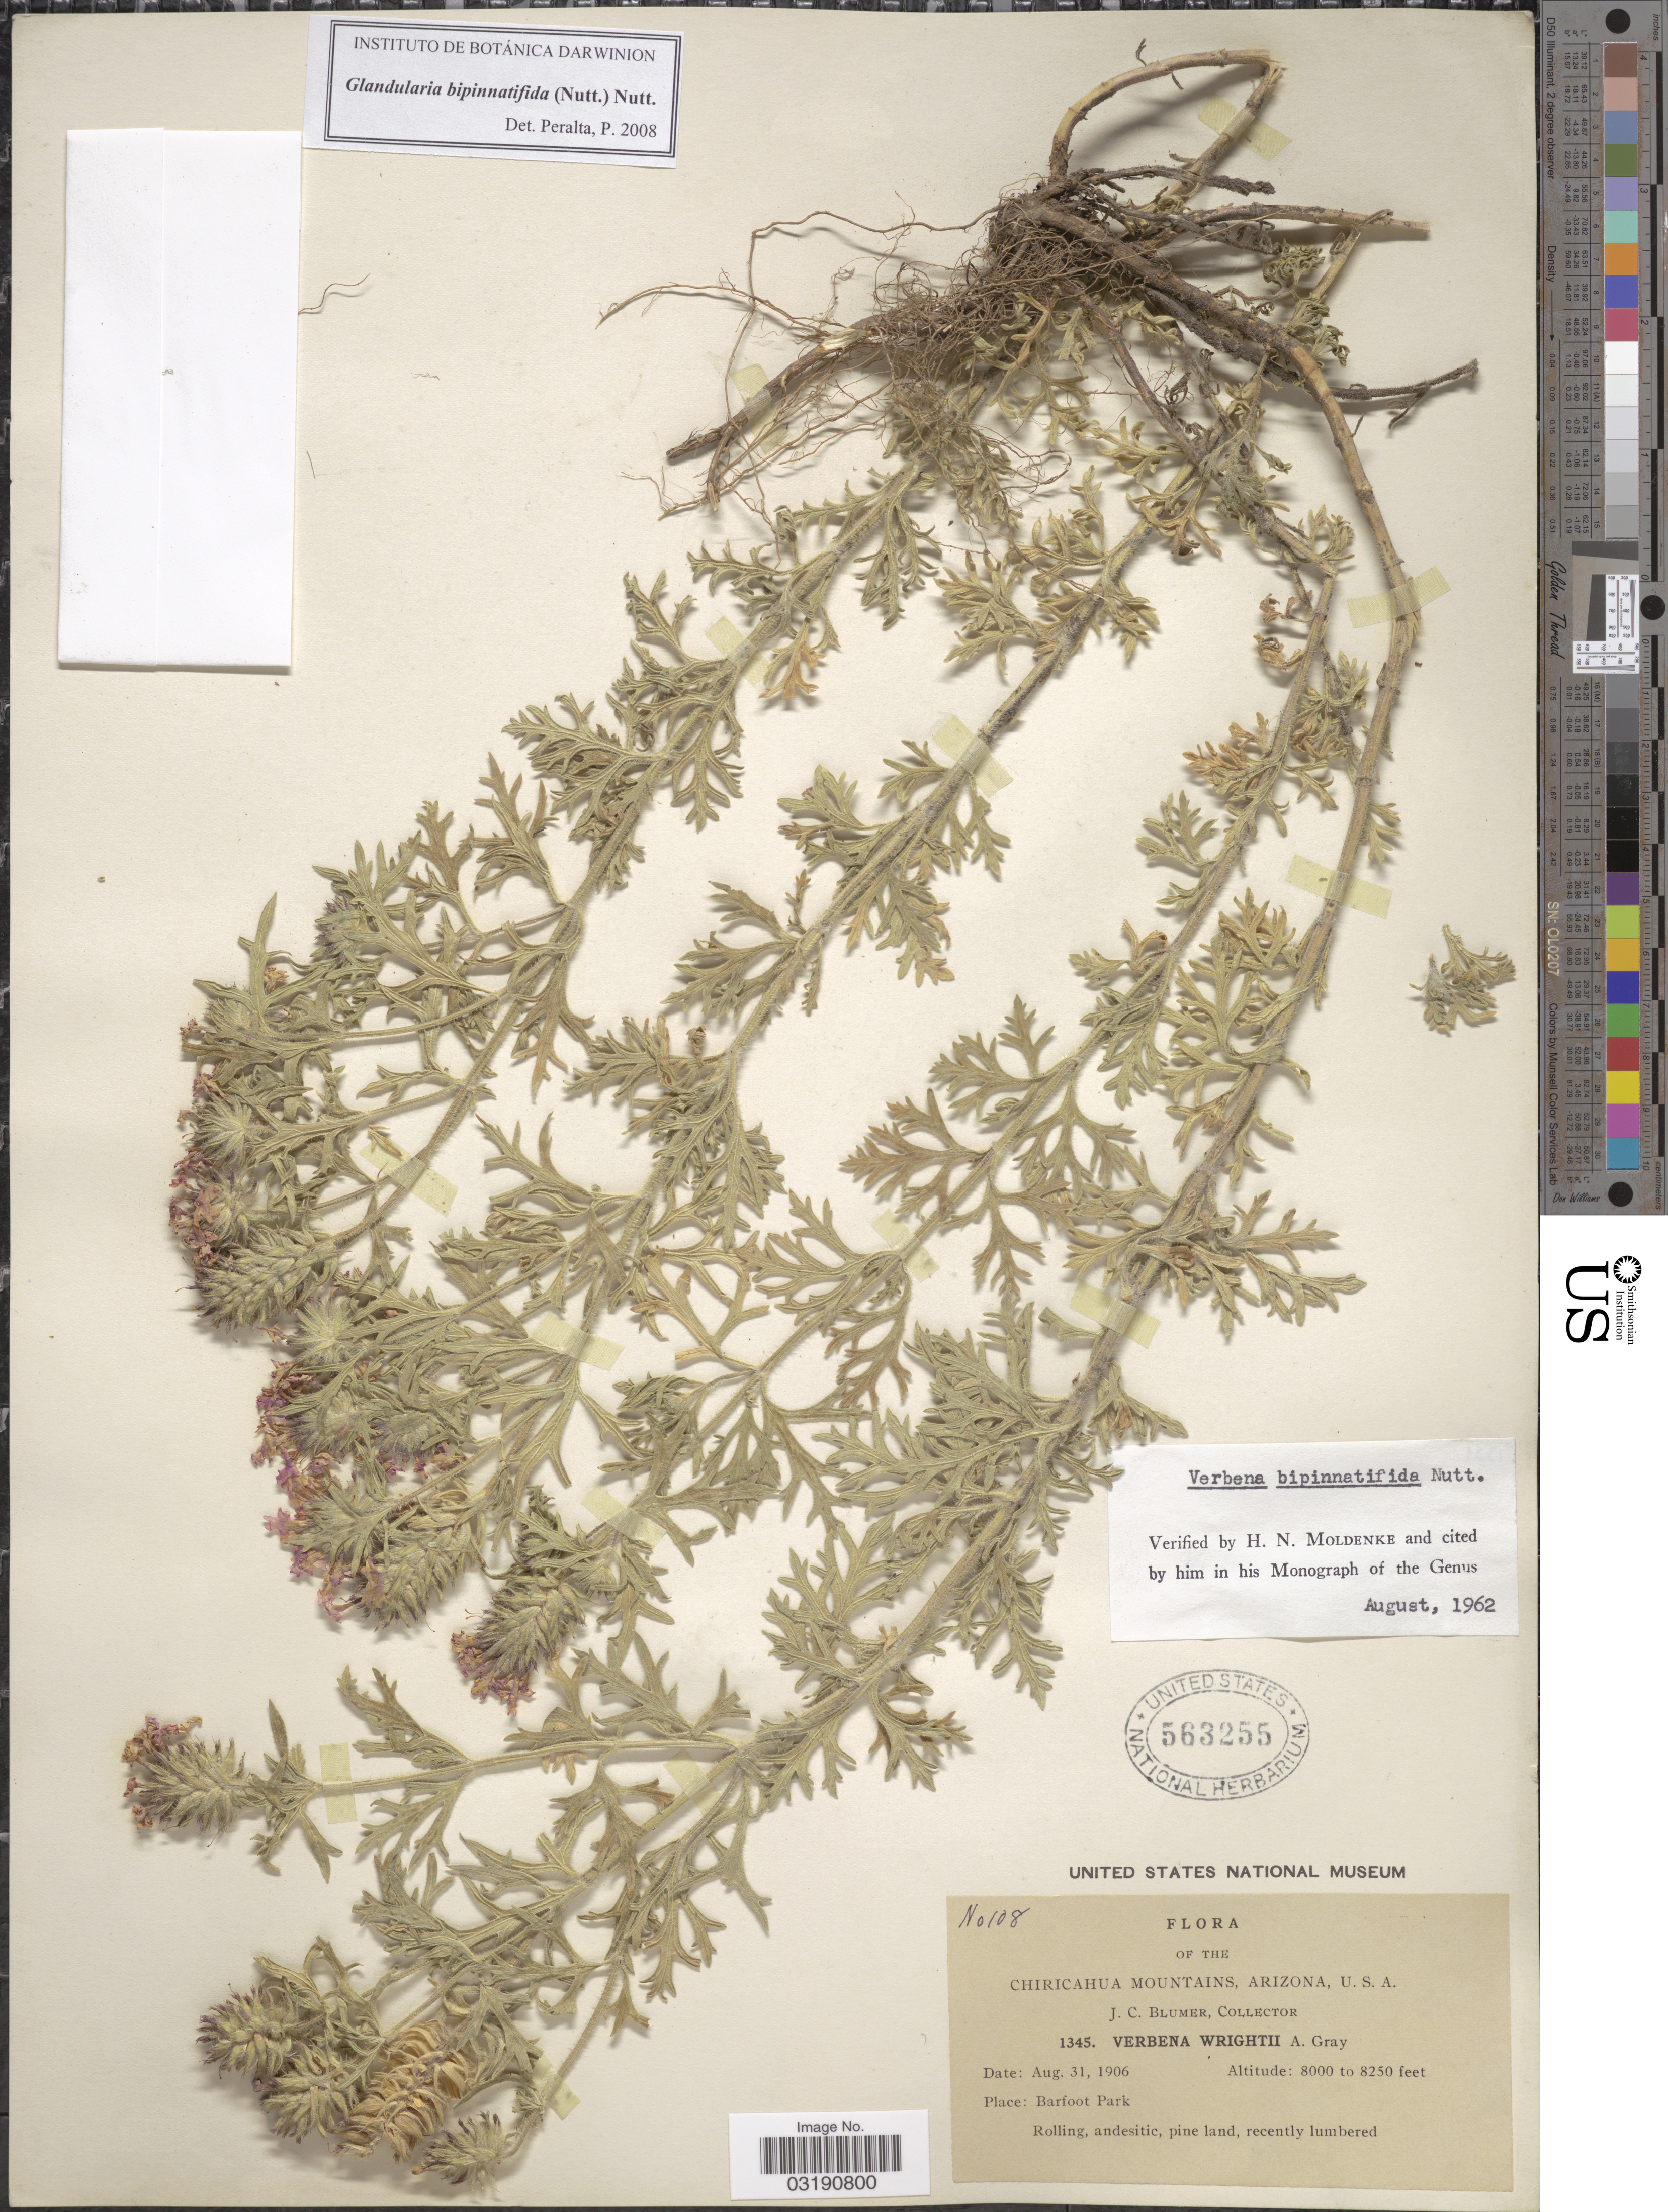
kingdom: Plantae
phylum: Tracheophyta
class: Magnoliopsida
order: Lamiales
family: Verbenaceae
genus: Verbena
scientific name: Verbena bipinnatifida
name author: (Schauer) Nutt.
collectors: J. C. Blumer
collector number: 108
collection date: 1906-08-31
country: United States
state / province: Arizona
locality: Chiricahua Mountains. Barfoot Park.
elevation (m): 2438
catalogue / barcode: US 563255